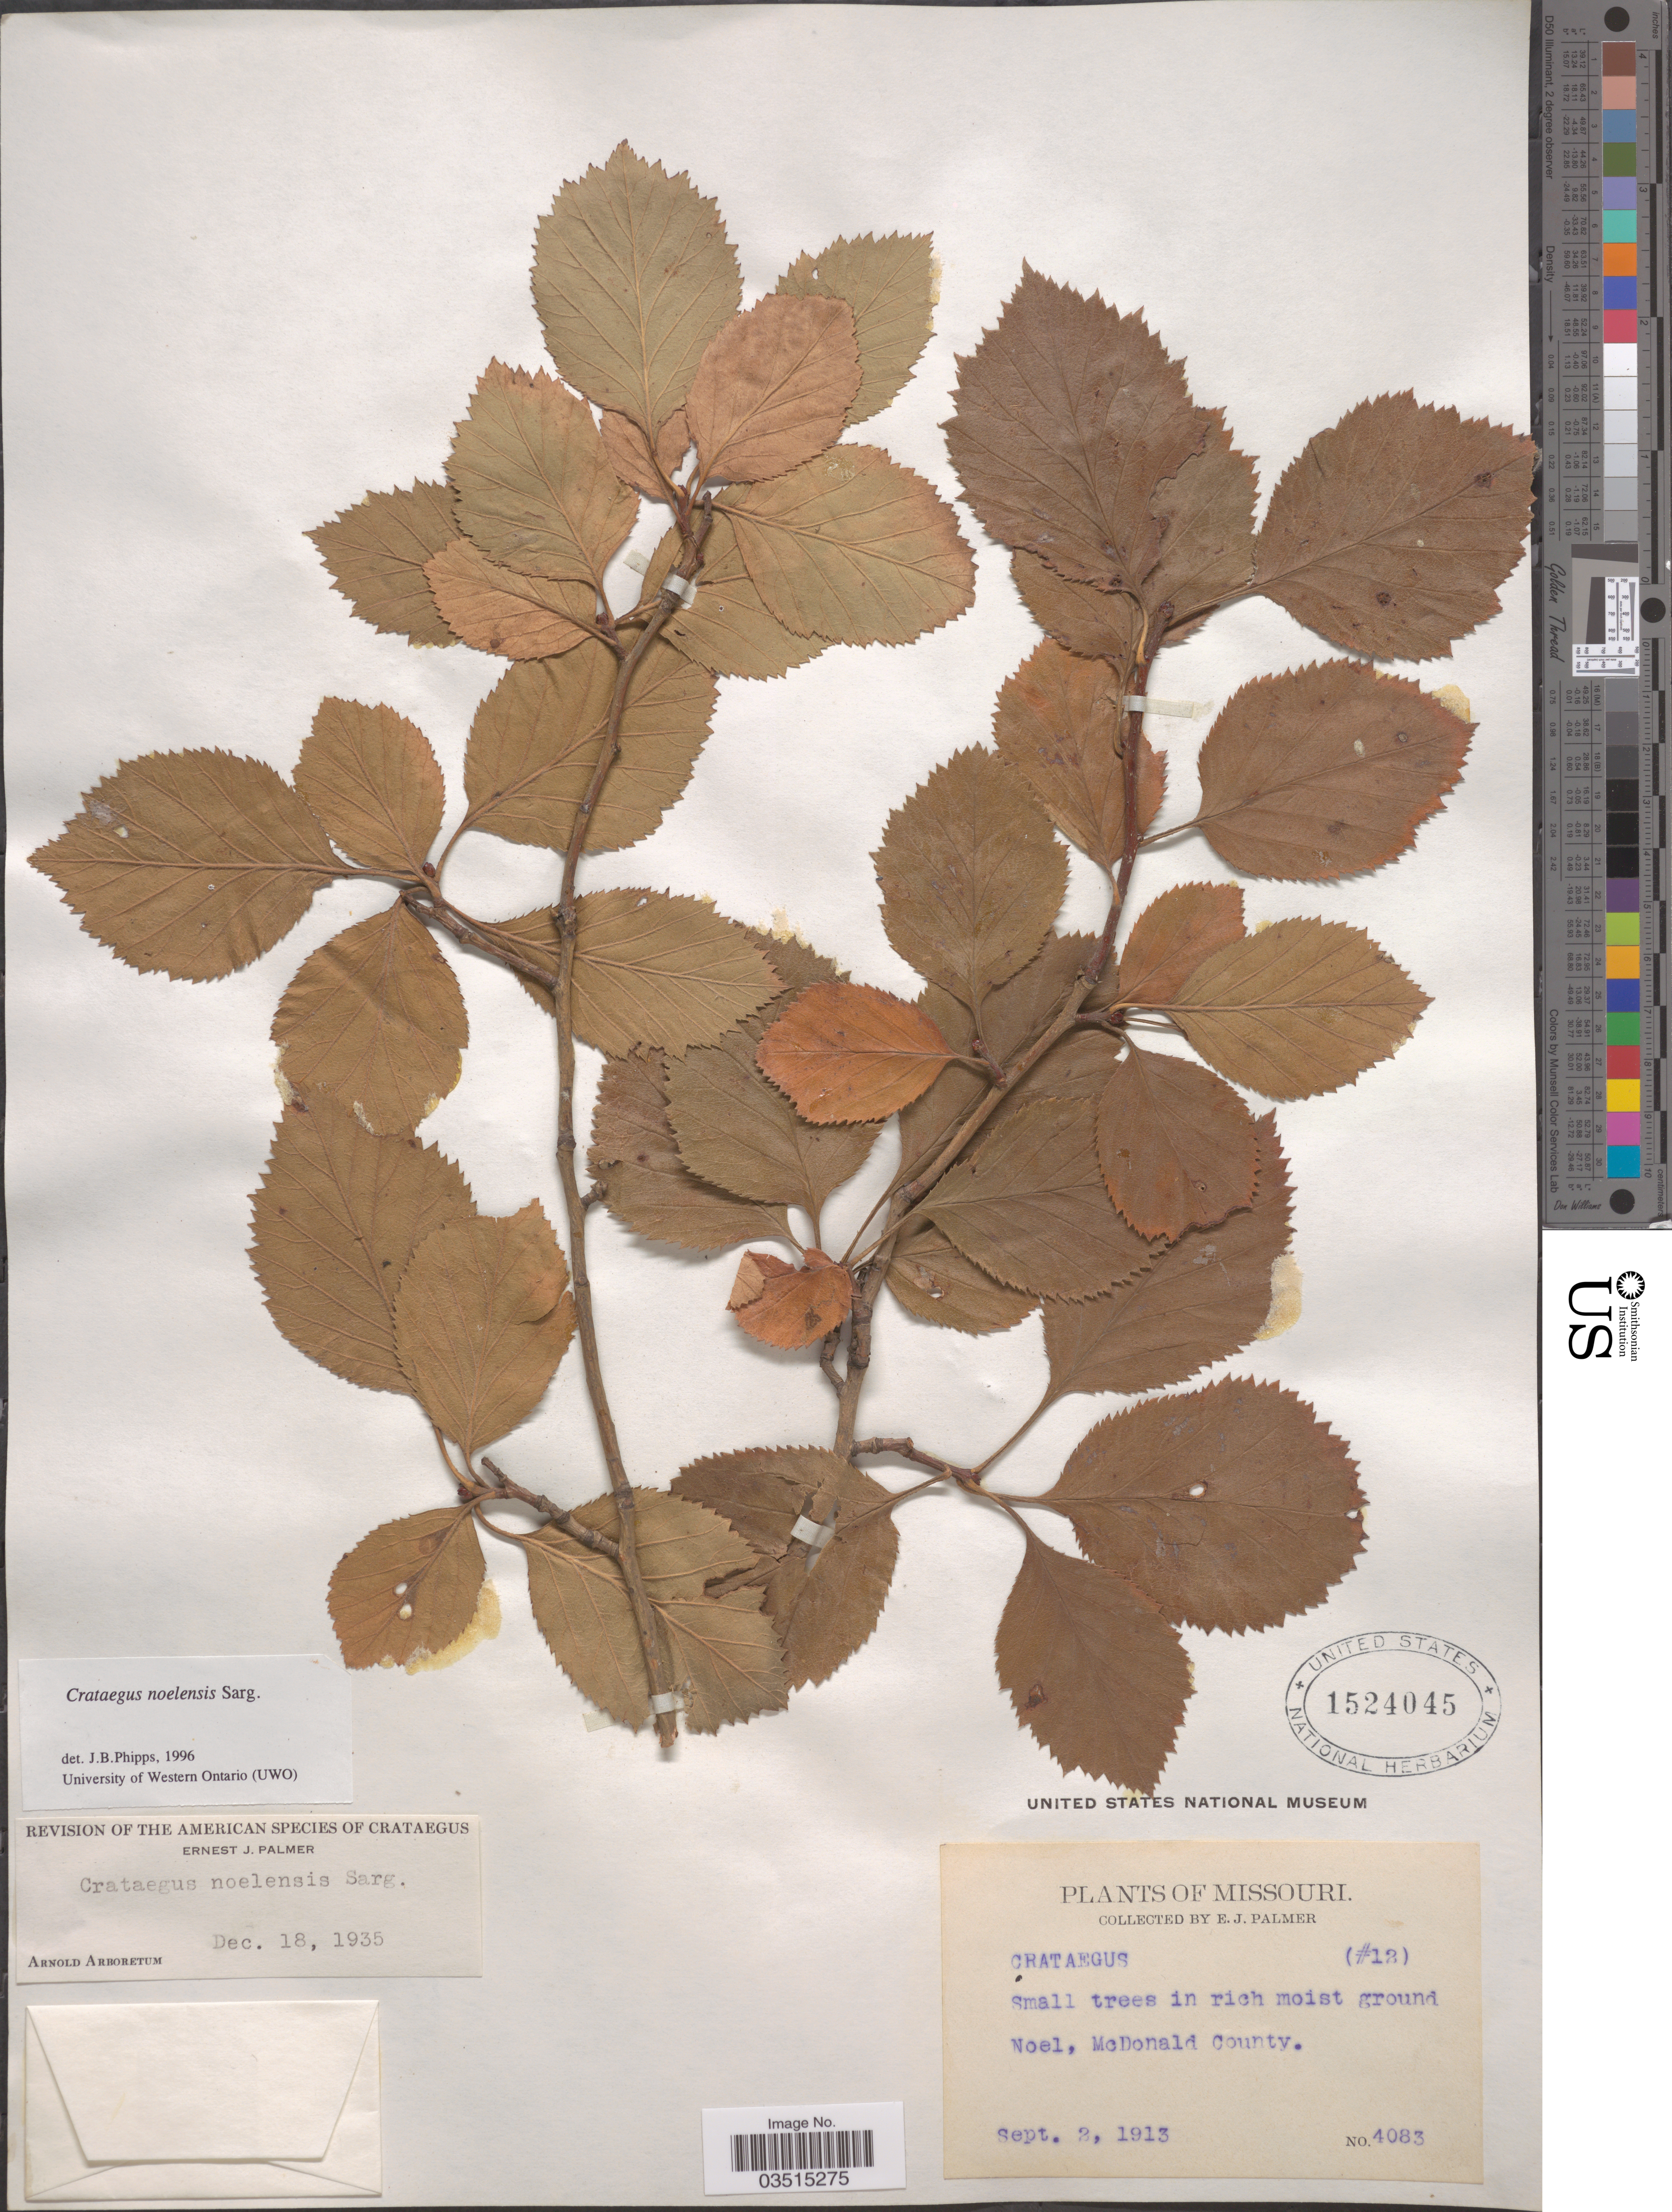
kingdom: Plantae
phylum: Tracheophyta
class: Magnoliopsida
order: Rosales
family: Rosaceae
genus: Crataegus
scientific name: Crataegus noelensis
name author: Sarg.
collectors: E. J. Palmer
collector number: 4083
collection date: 1913-09-02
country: United States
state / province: Missouri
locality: Noel, McDonald County.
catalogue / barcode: US 1524045